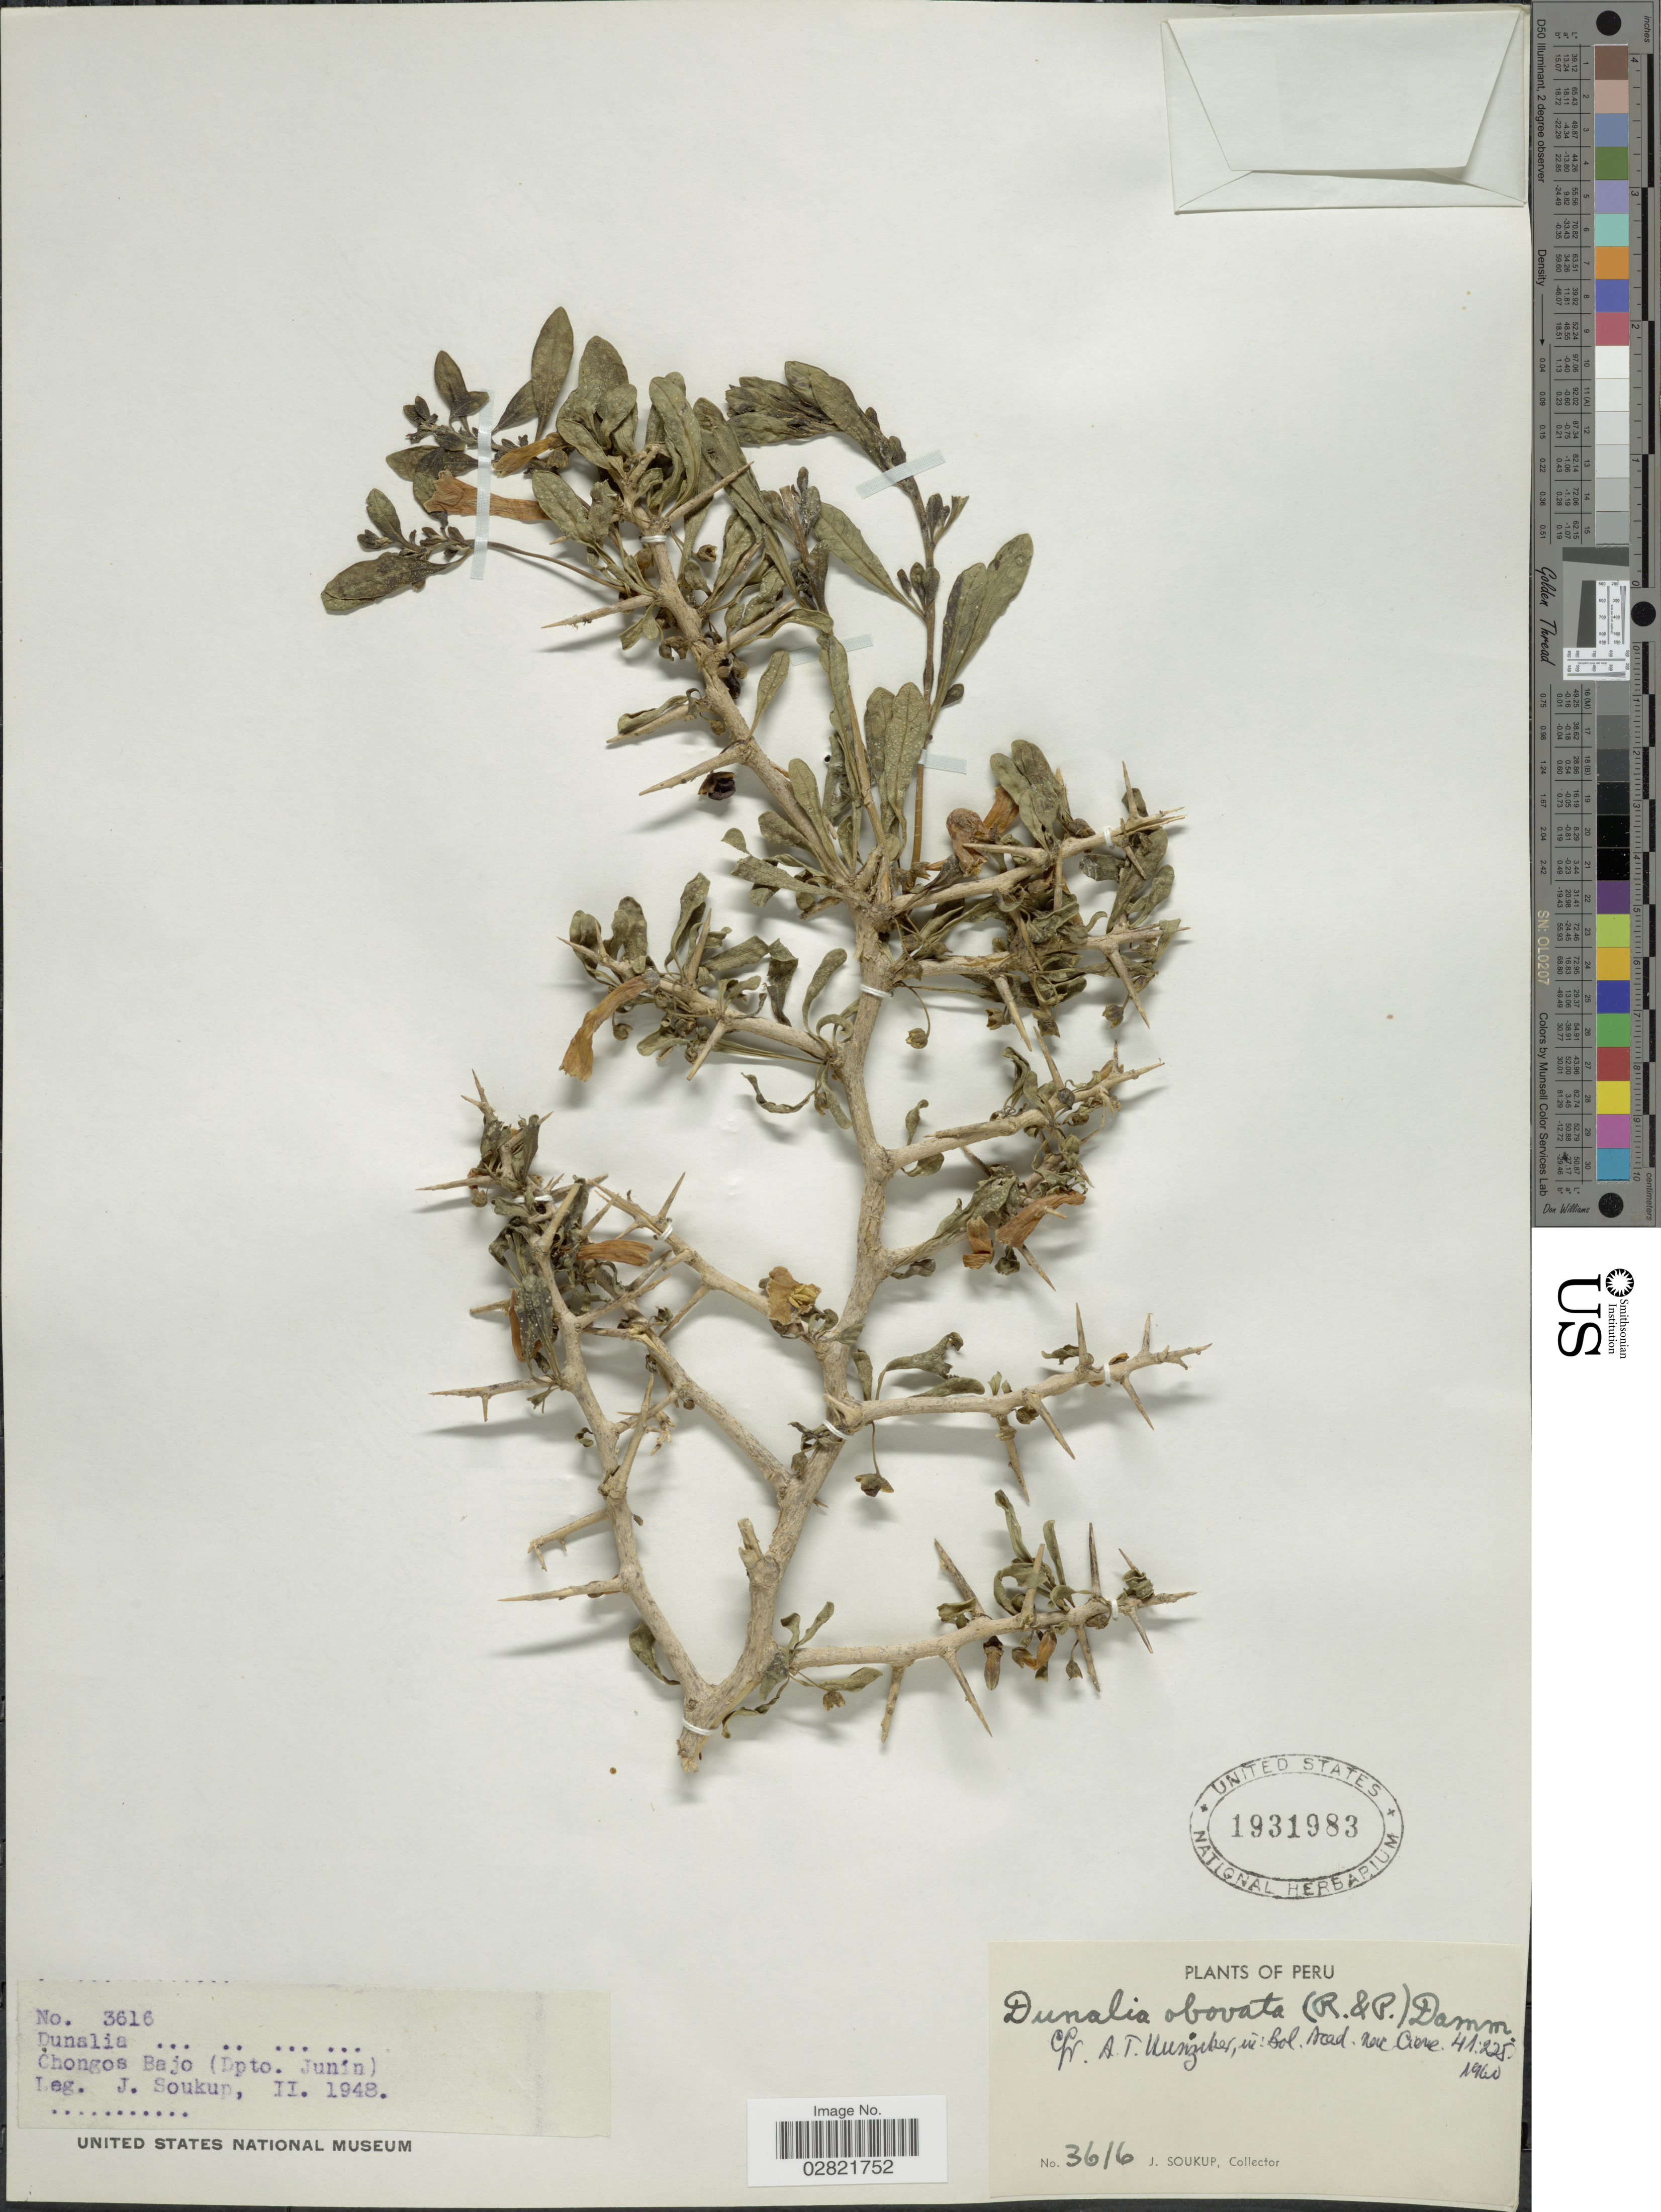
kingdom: Plantae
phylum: Tracheophyta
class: Magnoliopsida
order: Solanales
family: Solanaceae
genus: Dunalia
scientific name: Dunalia obovata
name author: (Ruiz & Pav.) Dammer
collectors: J. Soukup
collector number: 3616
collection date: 1948-02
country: Peru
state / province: Junín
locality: Chongos Bajo (Dpto. Junín).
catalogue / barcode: US 1931983